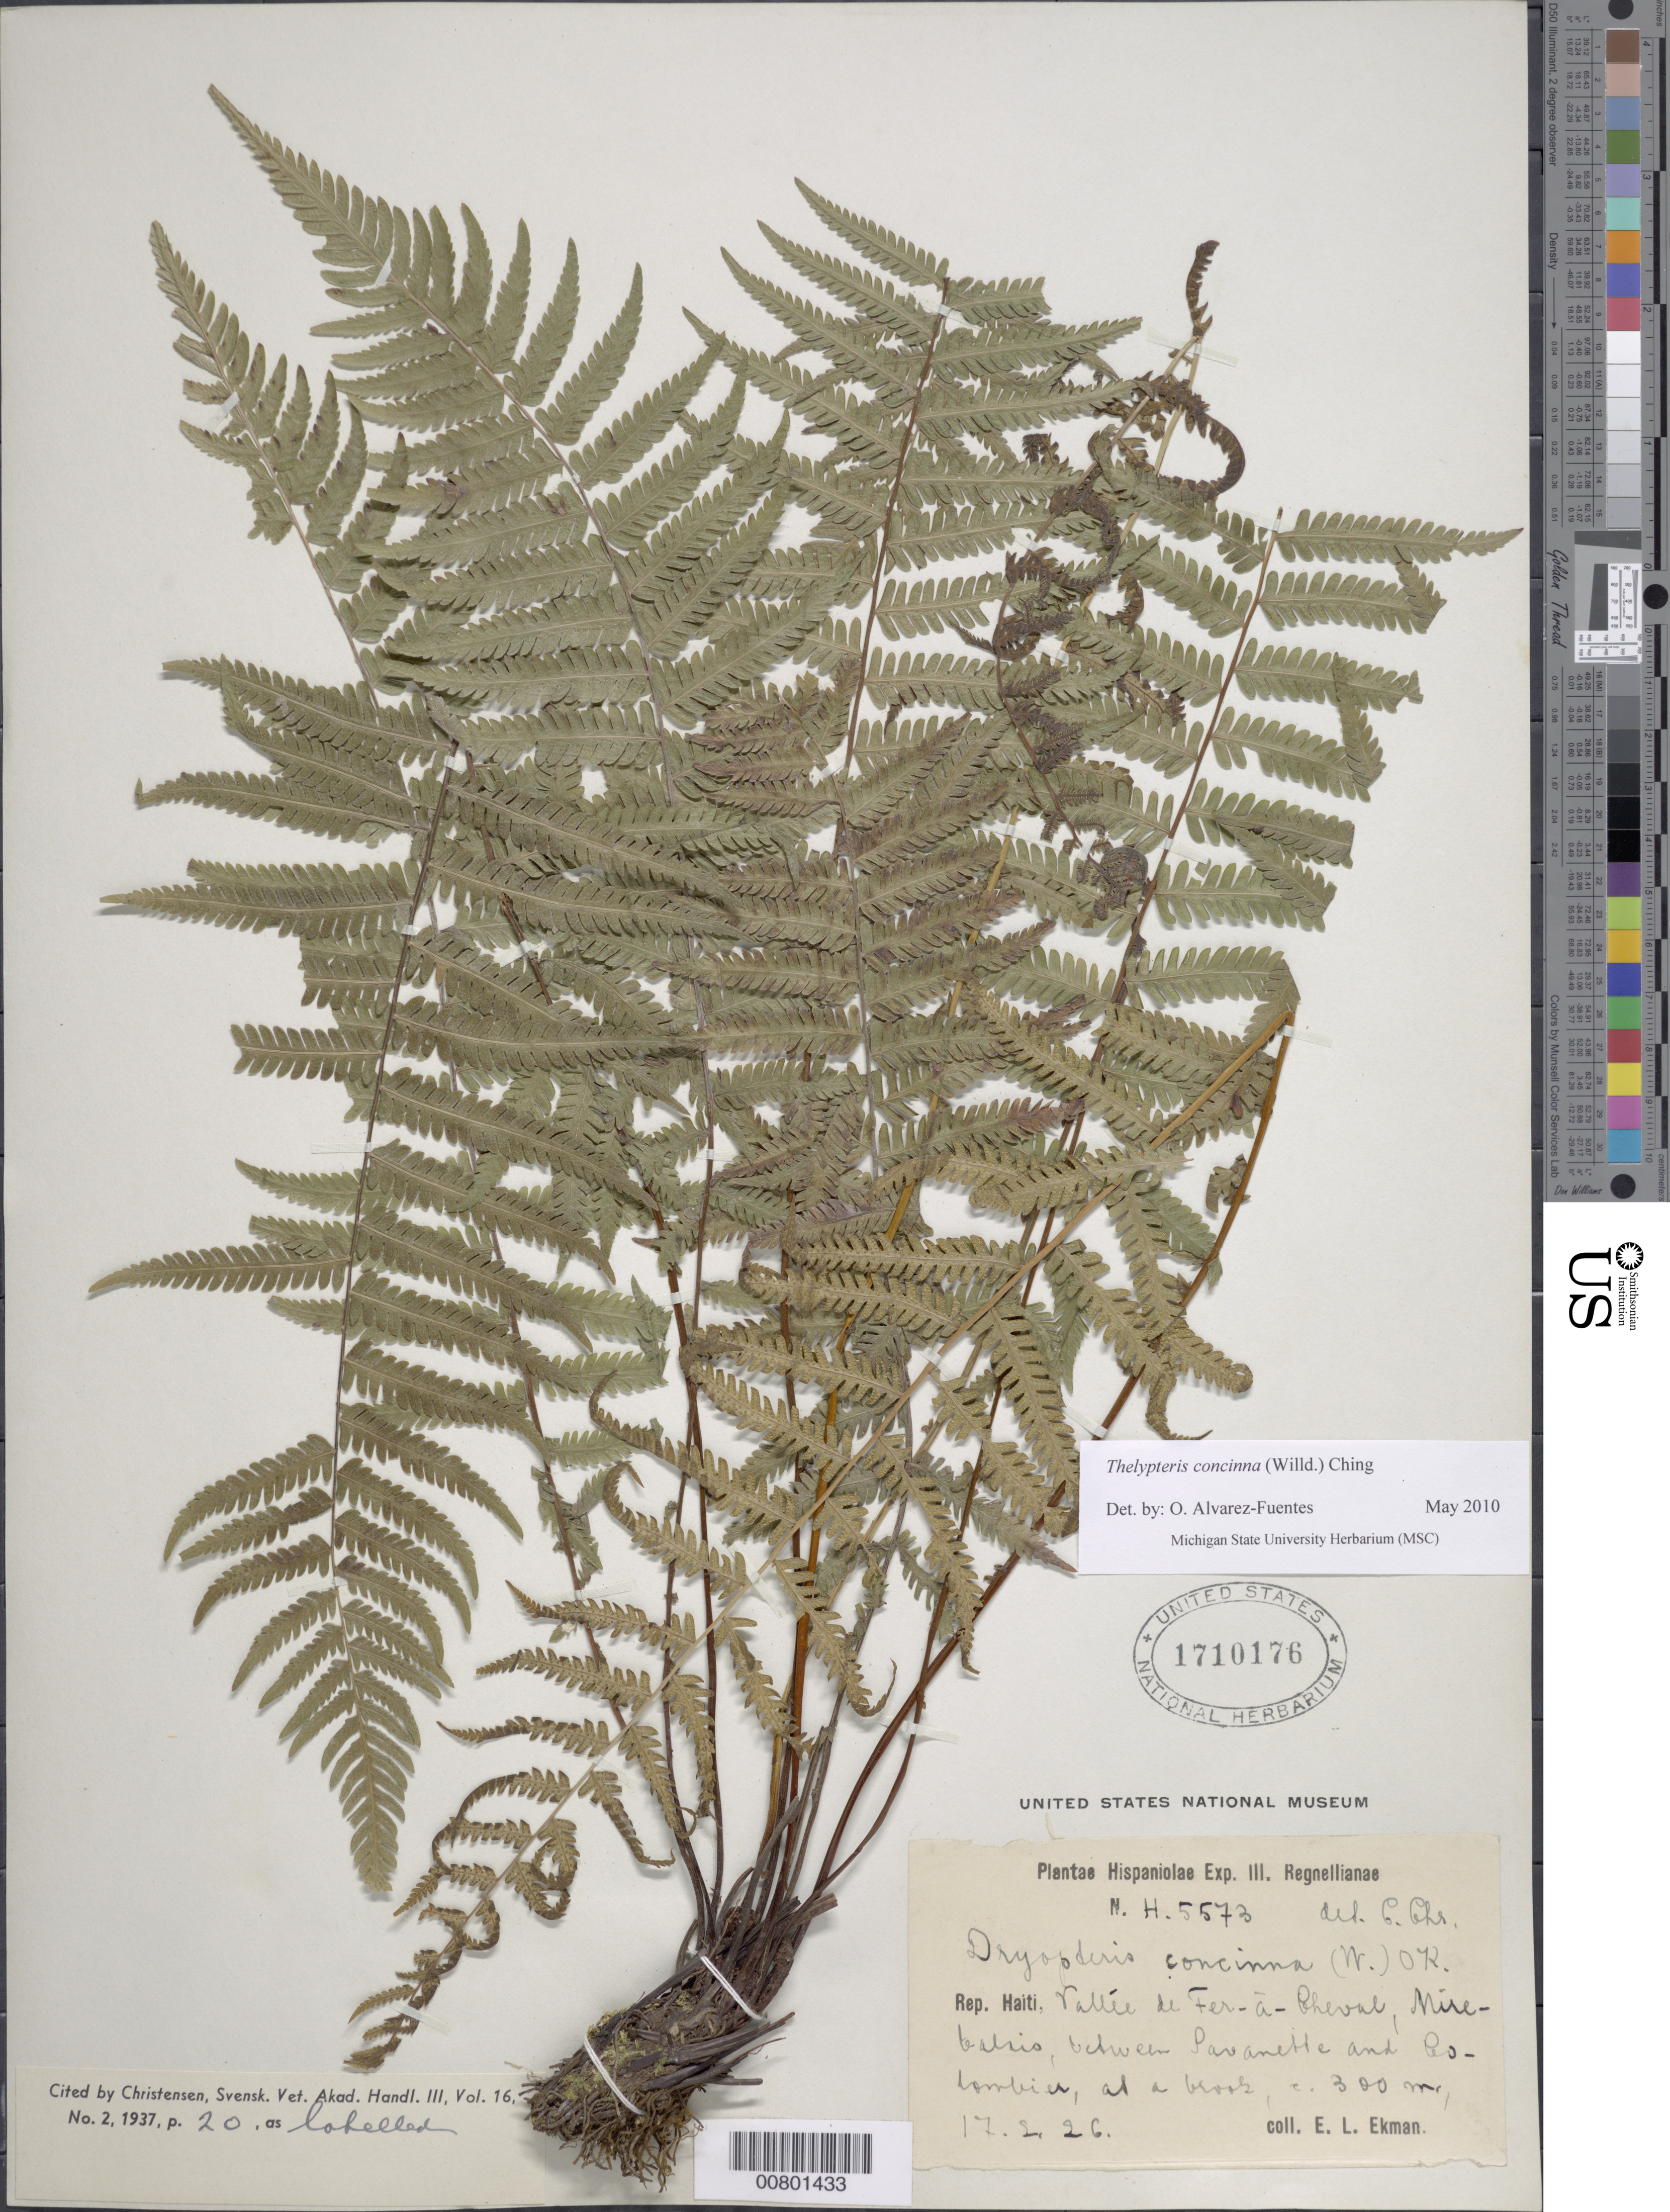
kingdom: Plantae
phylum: Tracheophyta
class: Polypodiopsida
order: Polypodiales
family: Thelypteridaceae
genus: Amauropelta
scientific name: Amauropelta concinna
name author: (Willd.) Pic. Serm.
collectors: E. L. Ekman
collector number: H 5573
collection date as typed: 17 Feb 1926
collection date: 1926-02-17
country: Haiti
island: Hispaniola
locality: Vallée de Fer-à-Cheval, Mire-Cabrio, between pavanette and Colombier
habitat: At brook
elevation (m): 300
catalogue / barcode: US 1710176